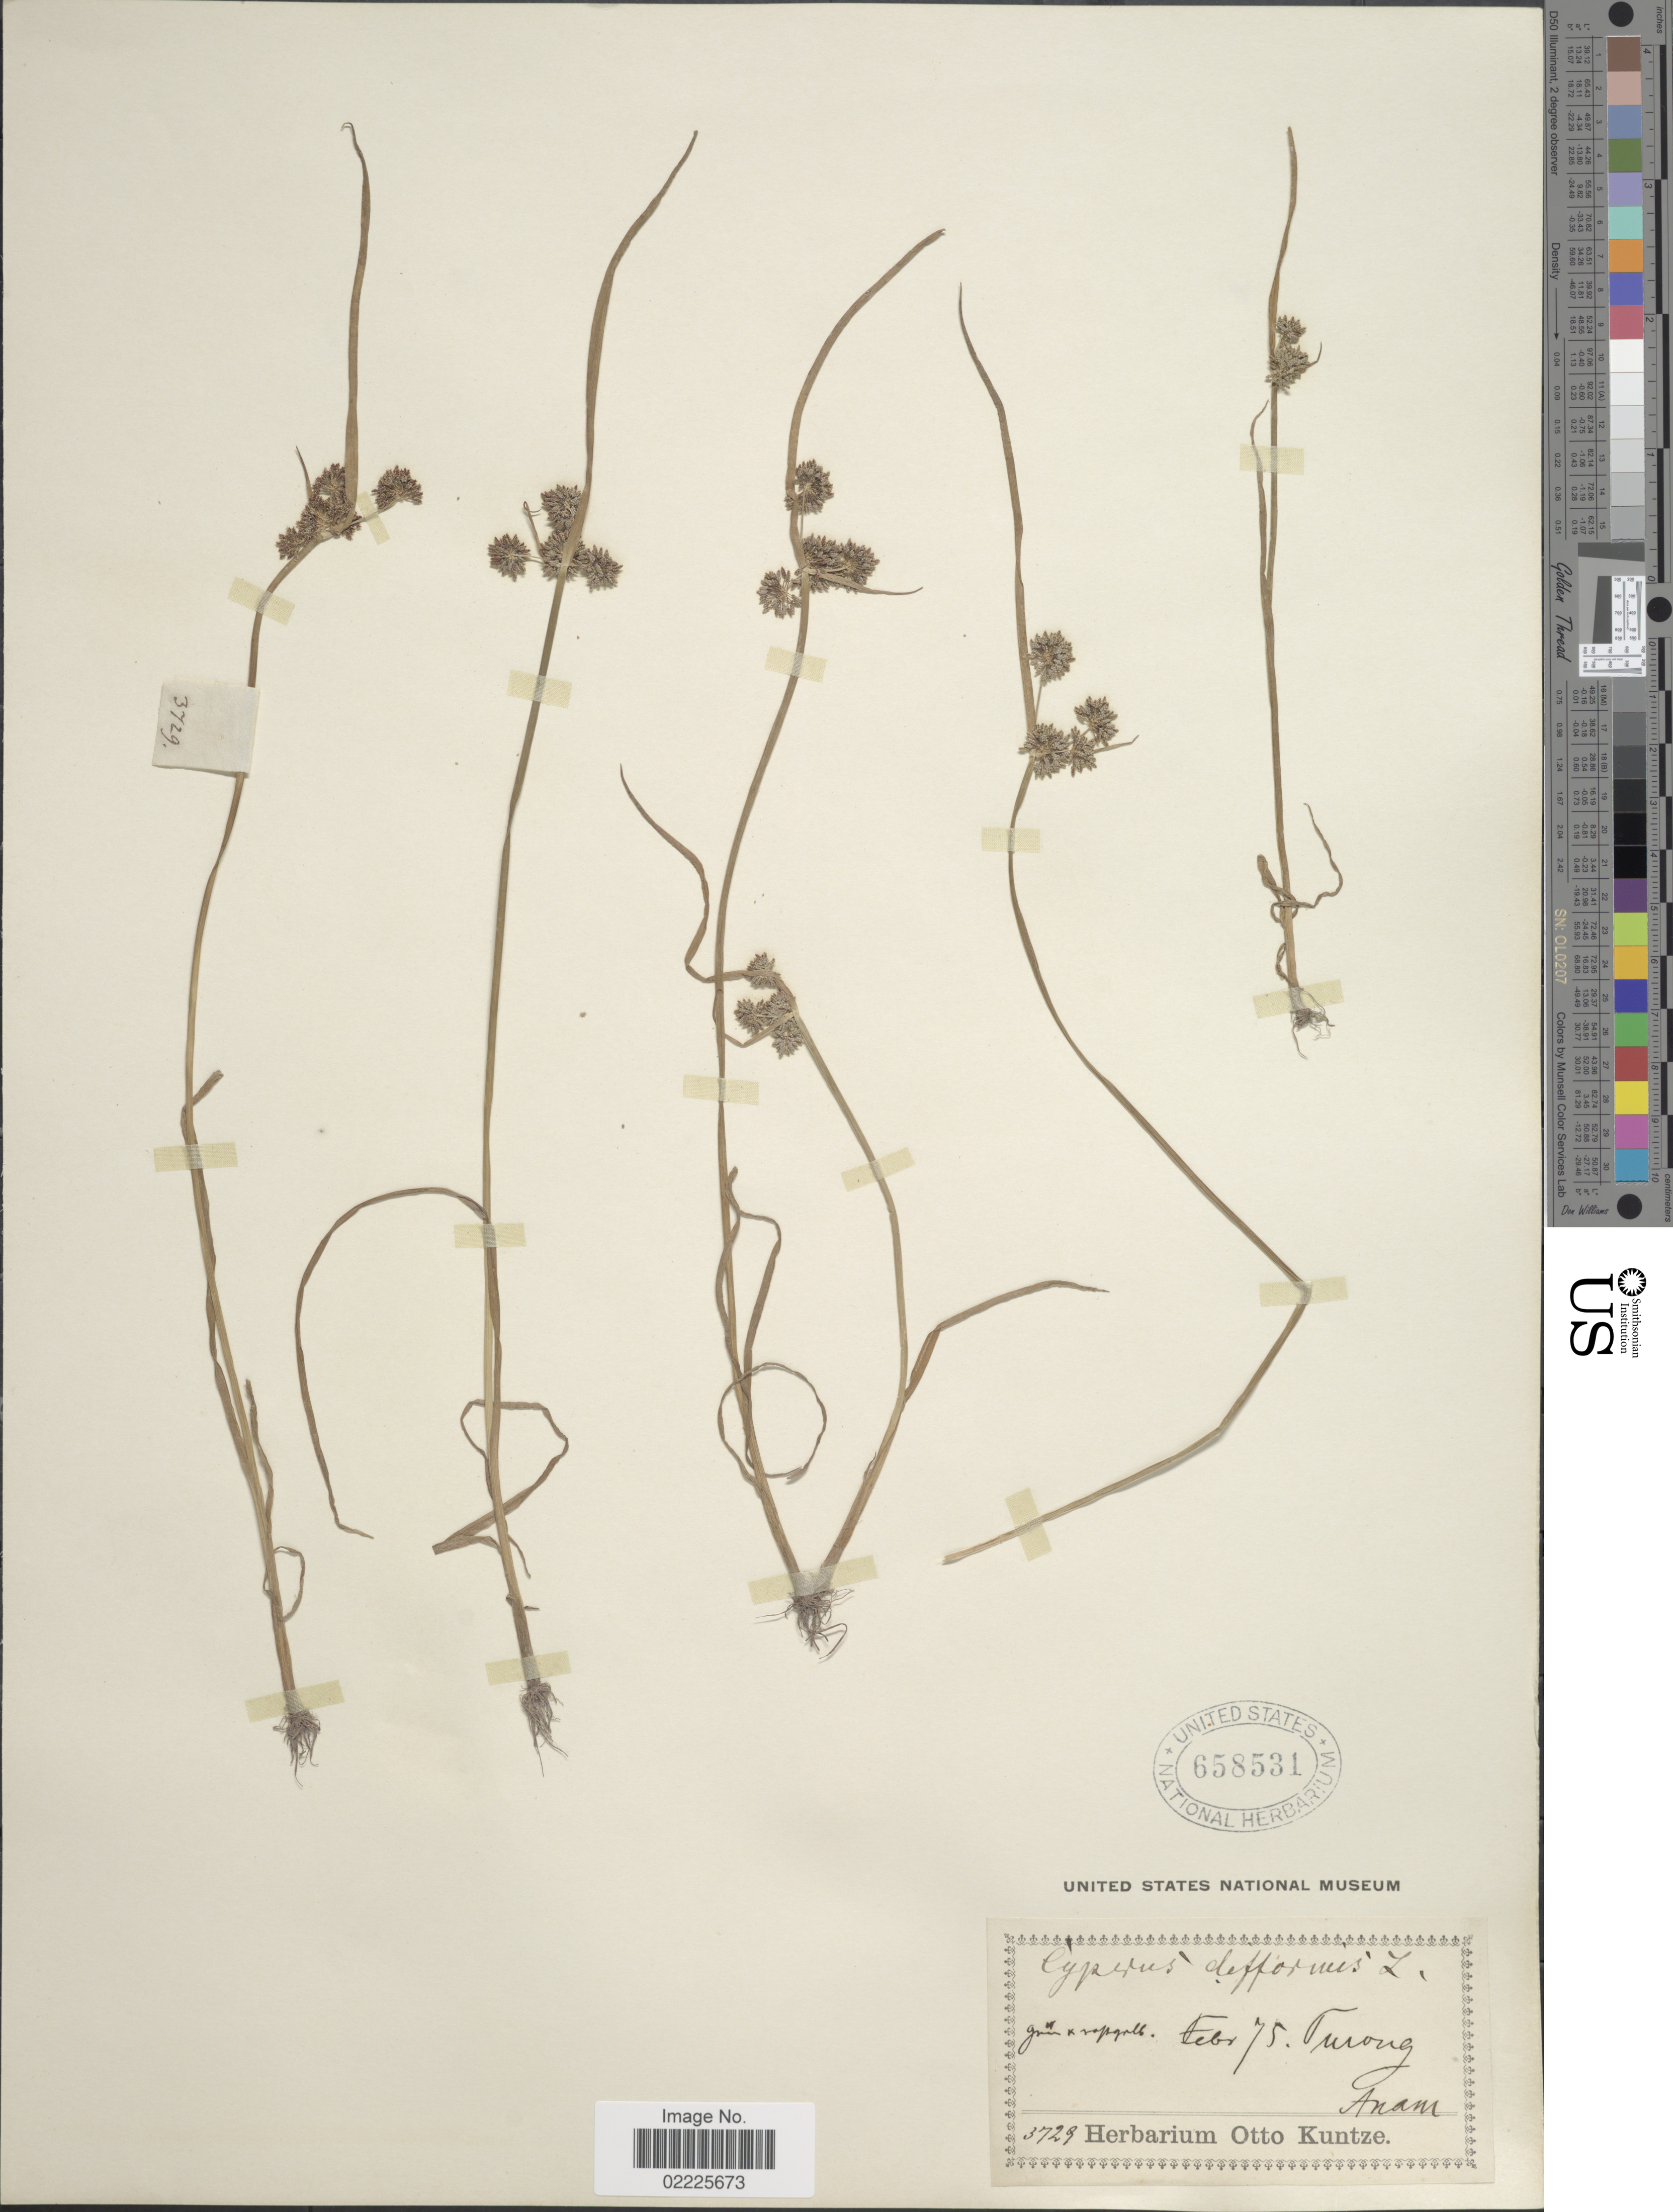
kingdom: Plantae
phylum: Tracheophyta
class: Liliopsida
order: Poales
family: Cyperaceae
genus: Cyperus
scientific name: Cyperus difformis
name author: L.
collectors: ex herb. Otto Kuntze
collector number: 3729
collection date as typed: Transcribed d/m/y: /2/75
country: Vietnam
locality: Purong, Anam [unsure placement]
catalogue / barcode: US 658531